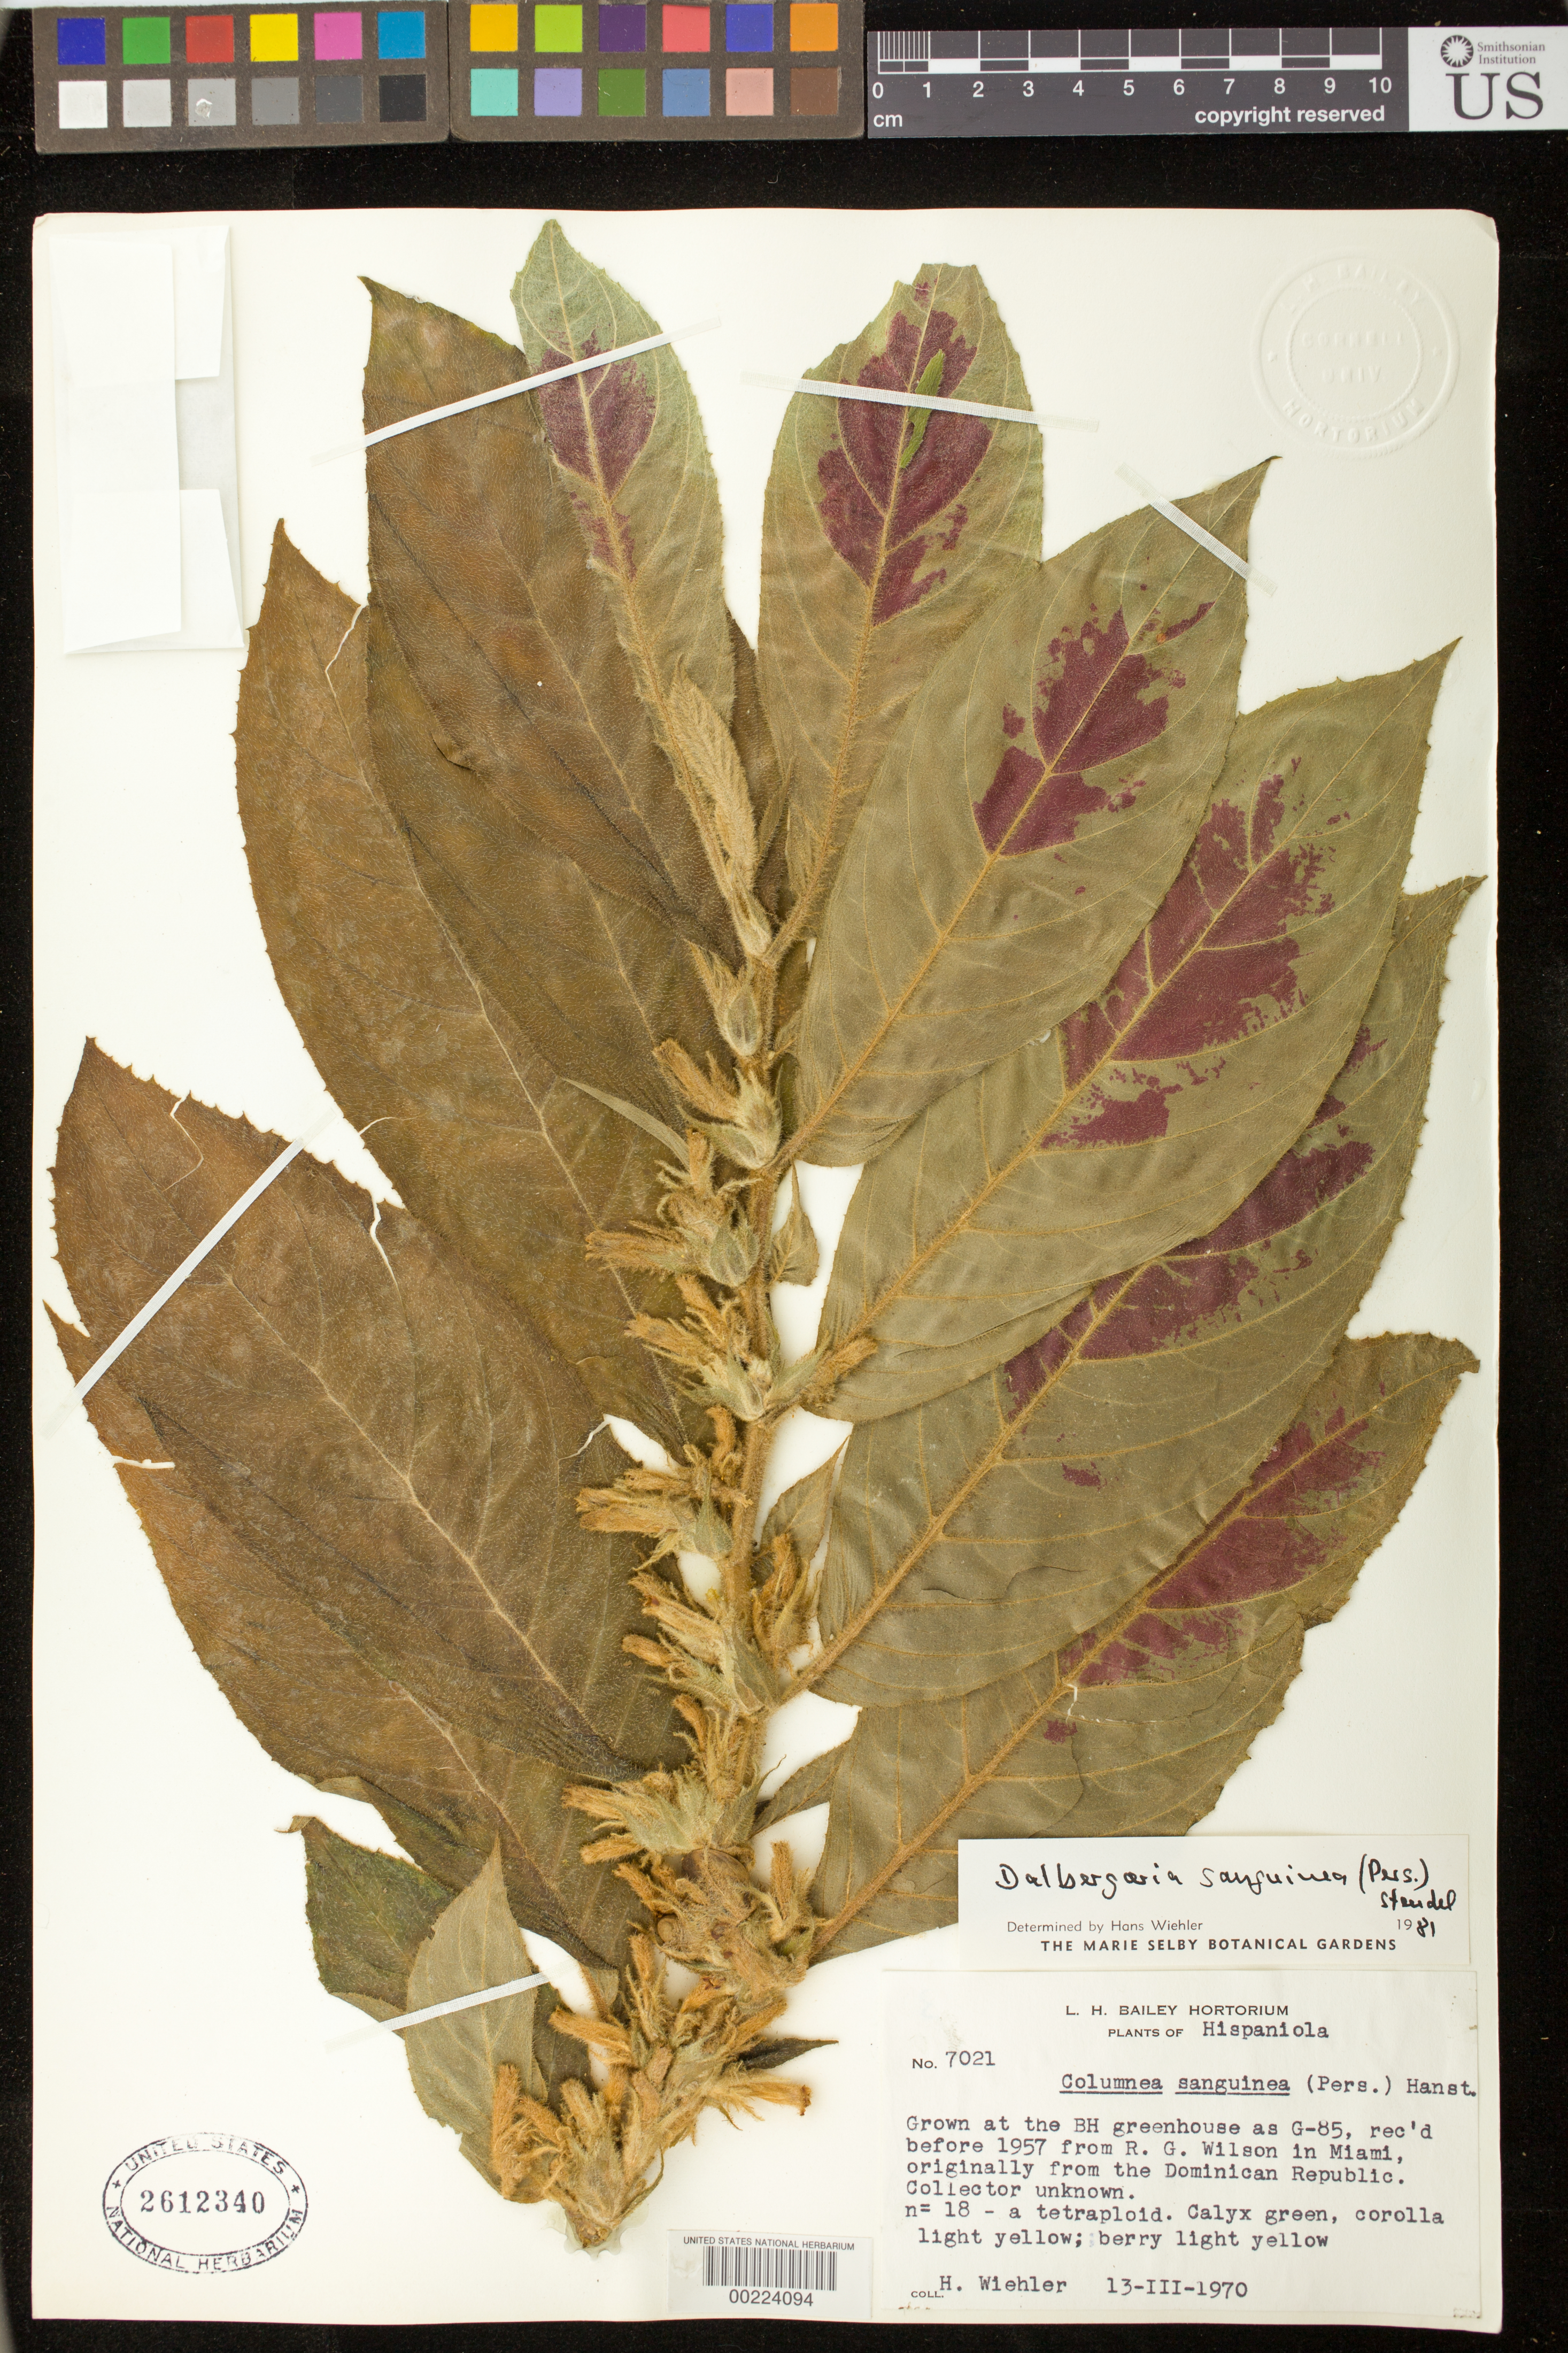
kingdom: Plantae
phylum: Tracheophyta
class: Magnoliopsida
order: Lamiales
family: Gesneriaceae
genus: Columnea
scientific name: Columnea sanguinea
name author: (Pers.) Hanst.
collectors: H. J. Wiehler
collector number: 7021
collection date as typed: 13 Mar 1970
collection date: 1970-03-13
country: Dominican Republic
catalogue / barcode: US 2612340